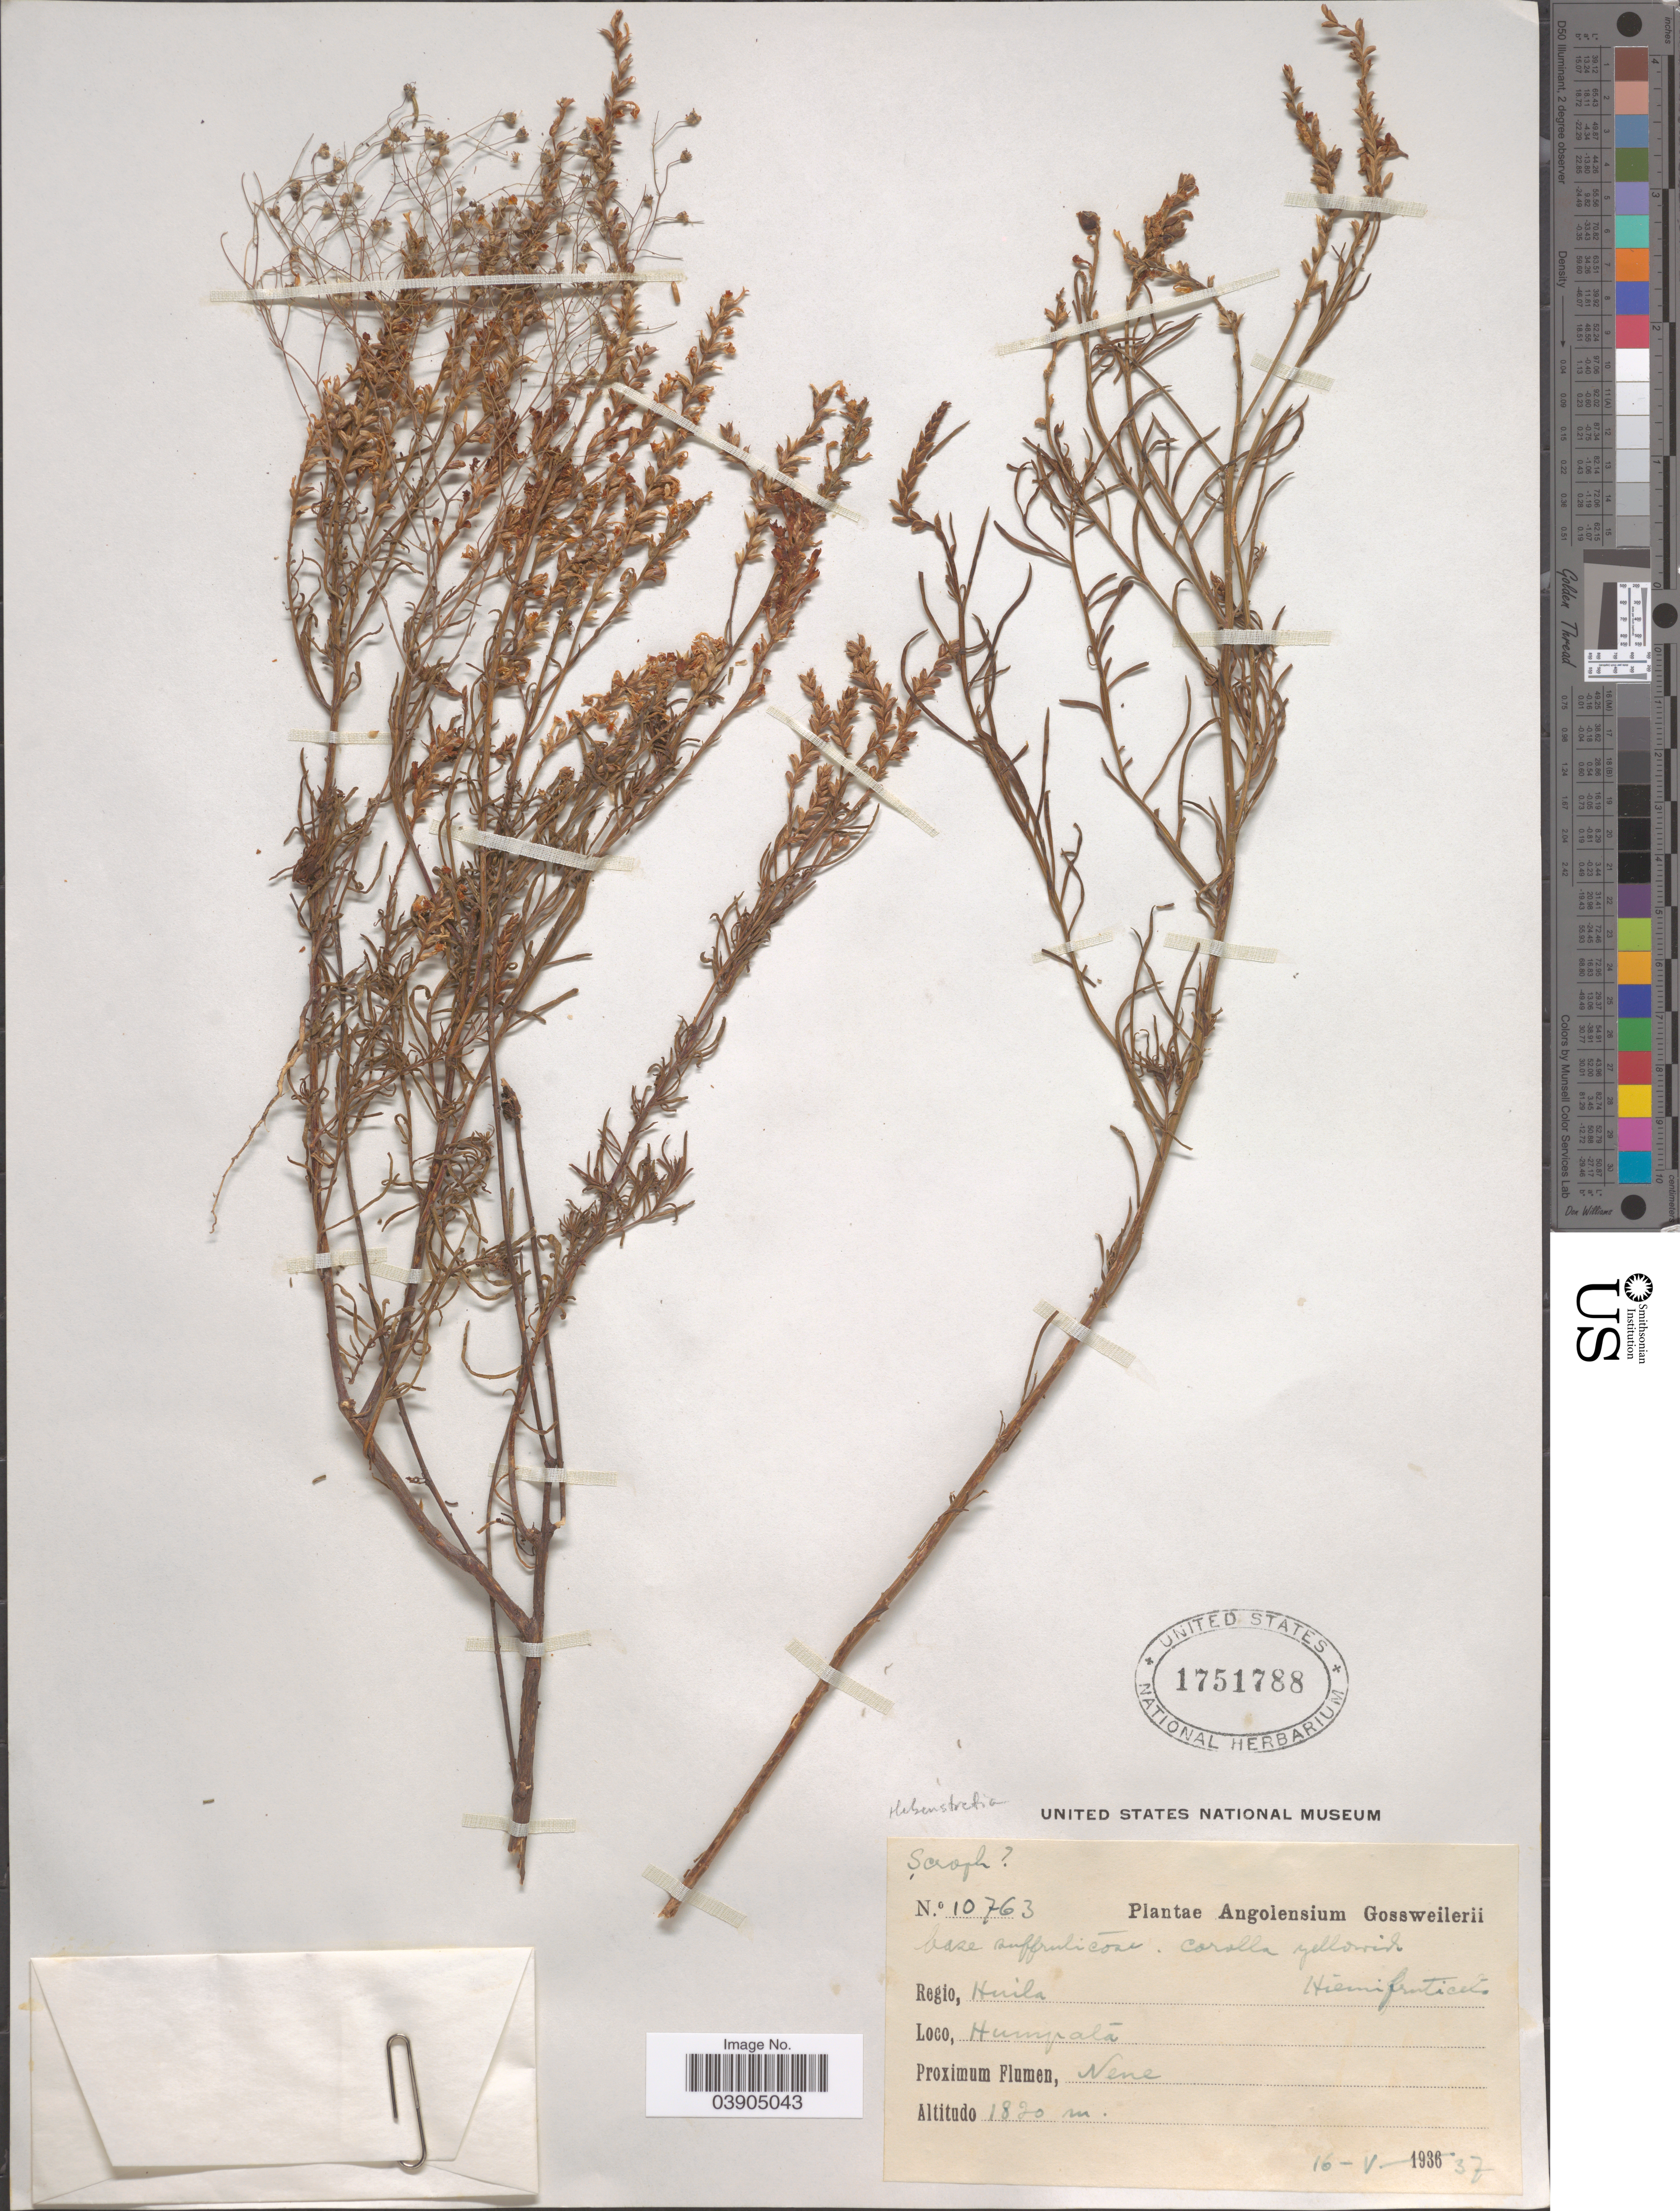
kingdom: Plantae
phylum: Tracheophyta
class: Magnoliopsida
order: Lamiales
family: Scrophulariaceae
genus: Hebenstretia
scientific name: Hebenstretia sp.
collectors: -. Gossweiler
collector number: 10763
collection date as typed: Transcribed d/m/y: 16/5/37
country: Angola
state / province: Huila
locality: Regio, Huila. Humpalá. Nene.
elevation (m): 1820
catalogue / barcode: US 1751788